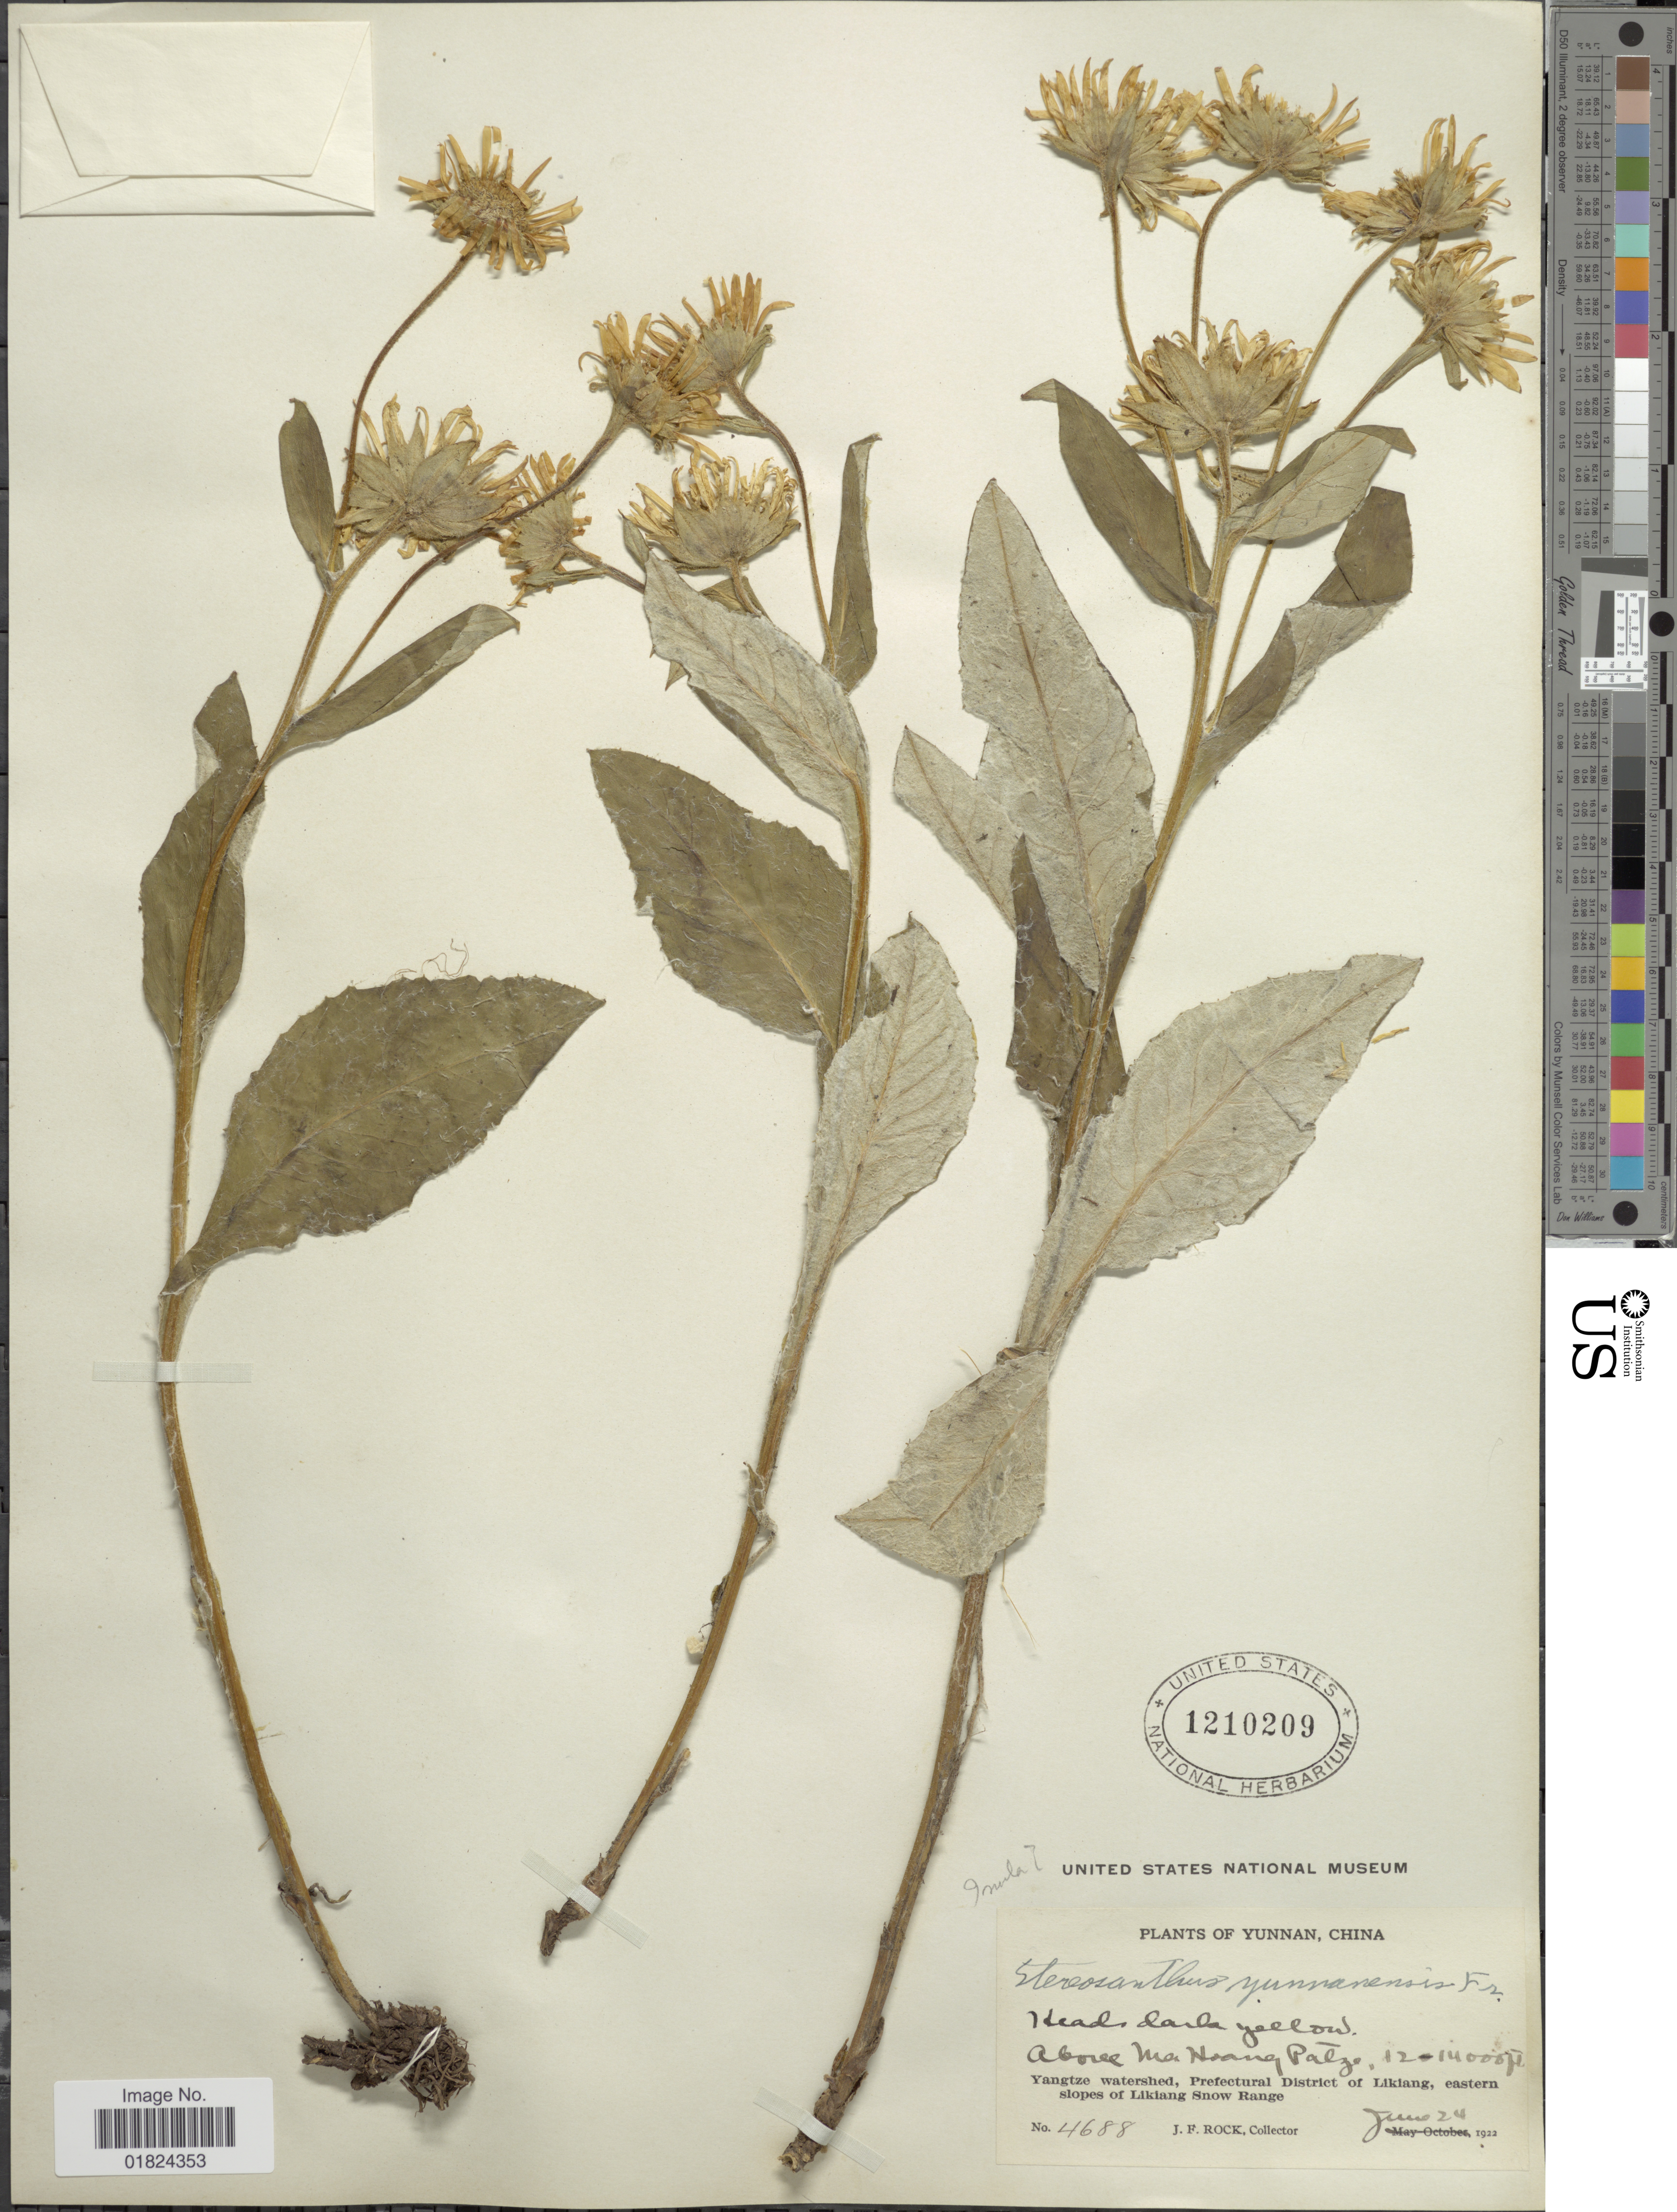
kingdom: Plantae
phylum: Tracheophyta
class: Magnoliopsida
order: Asterales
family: Asteraceae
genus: Stereosanthus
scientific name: Stereosanthus yunnanensis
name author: (L.) Fr.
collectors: J. Rock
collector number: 4688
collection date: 1922-06-24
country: China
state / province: Yunnan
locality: Above Ma Hoang Patze, Yangtze watershed, Prefectural District of Likiang, eastern slopes of Likiang Snow Range.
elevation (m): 3658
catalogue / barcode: US 1210209